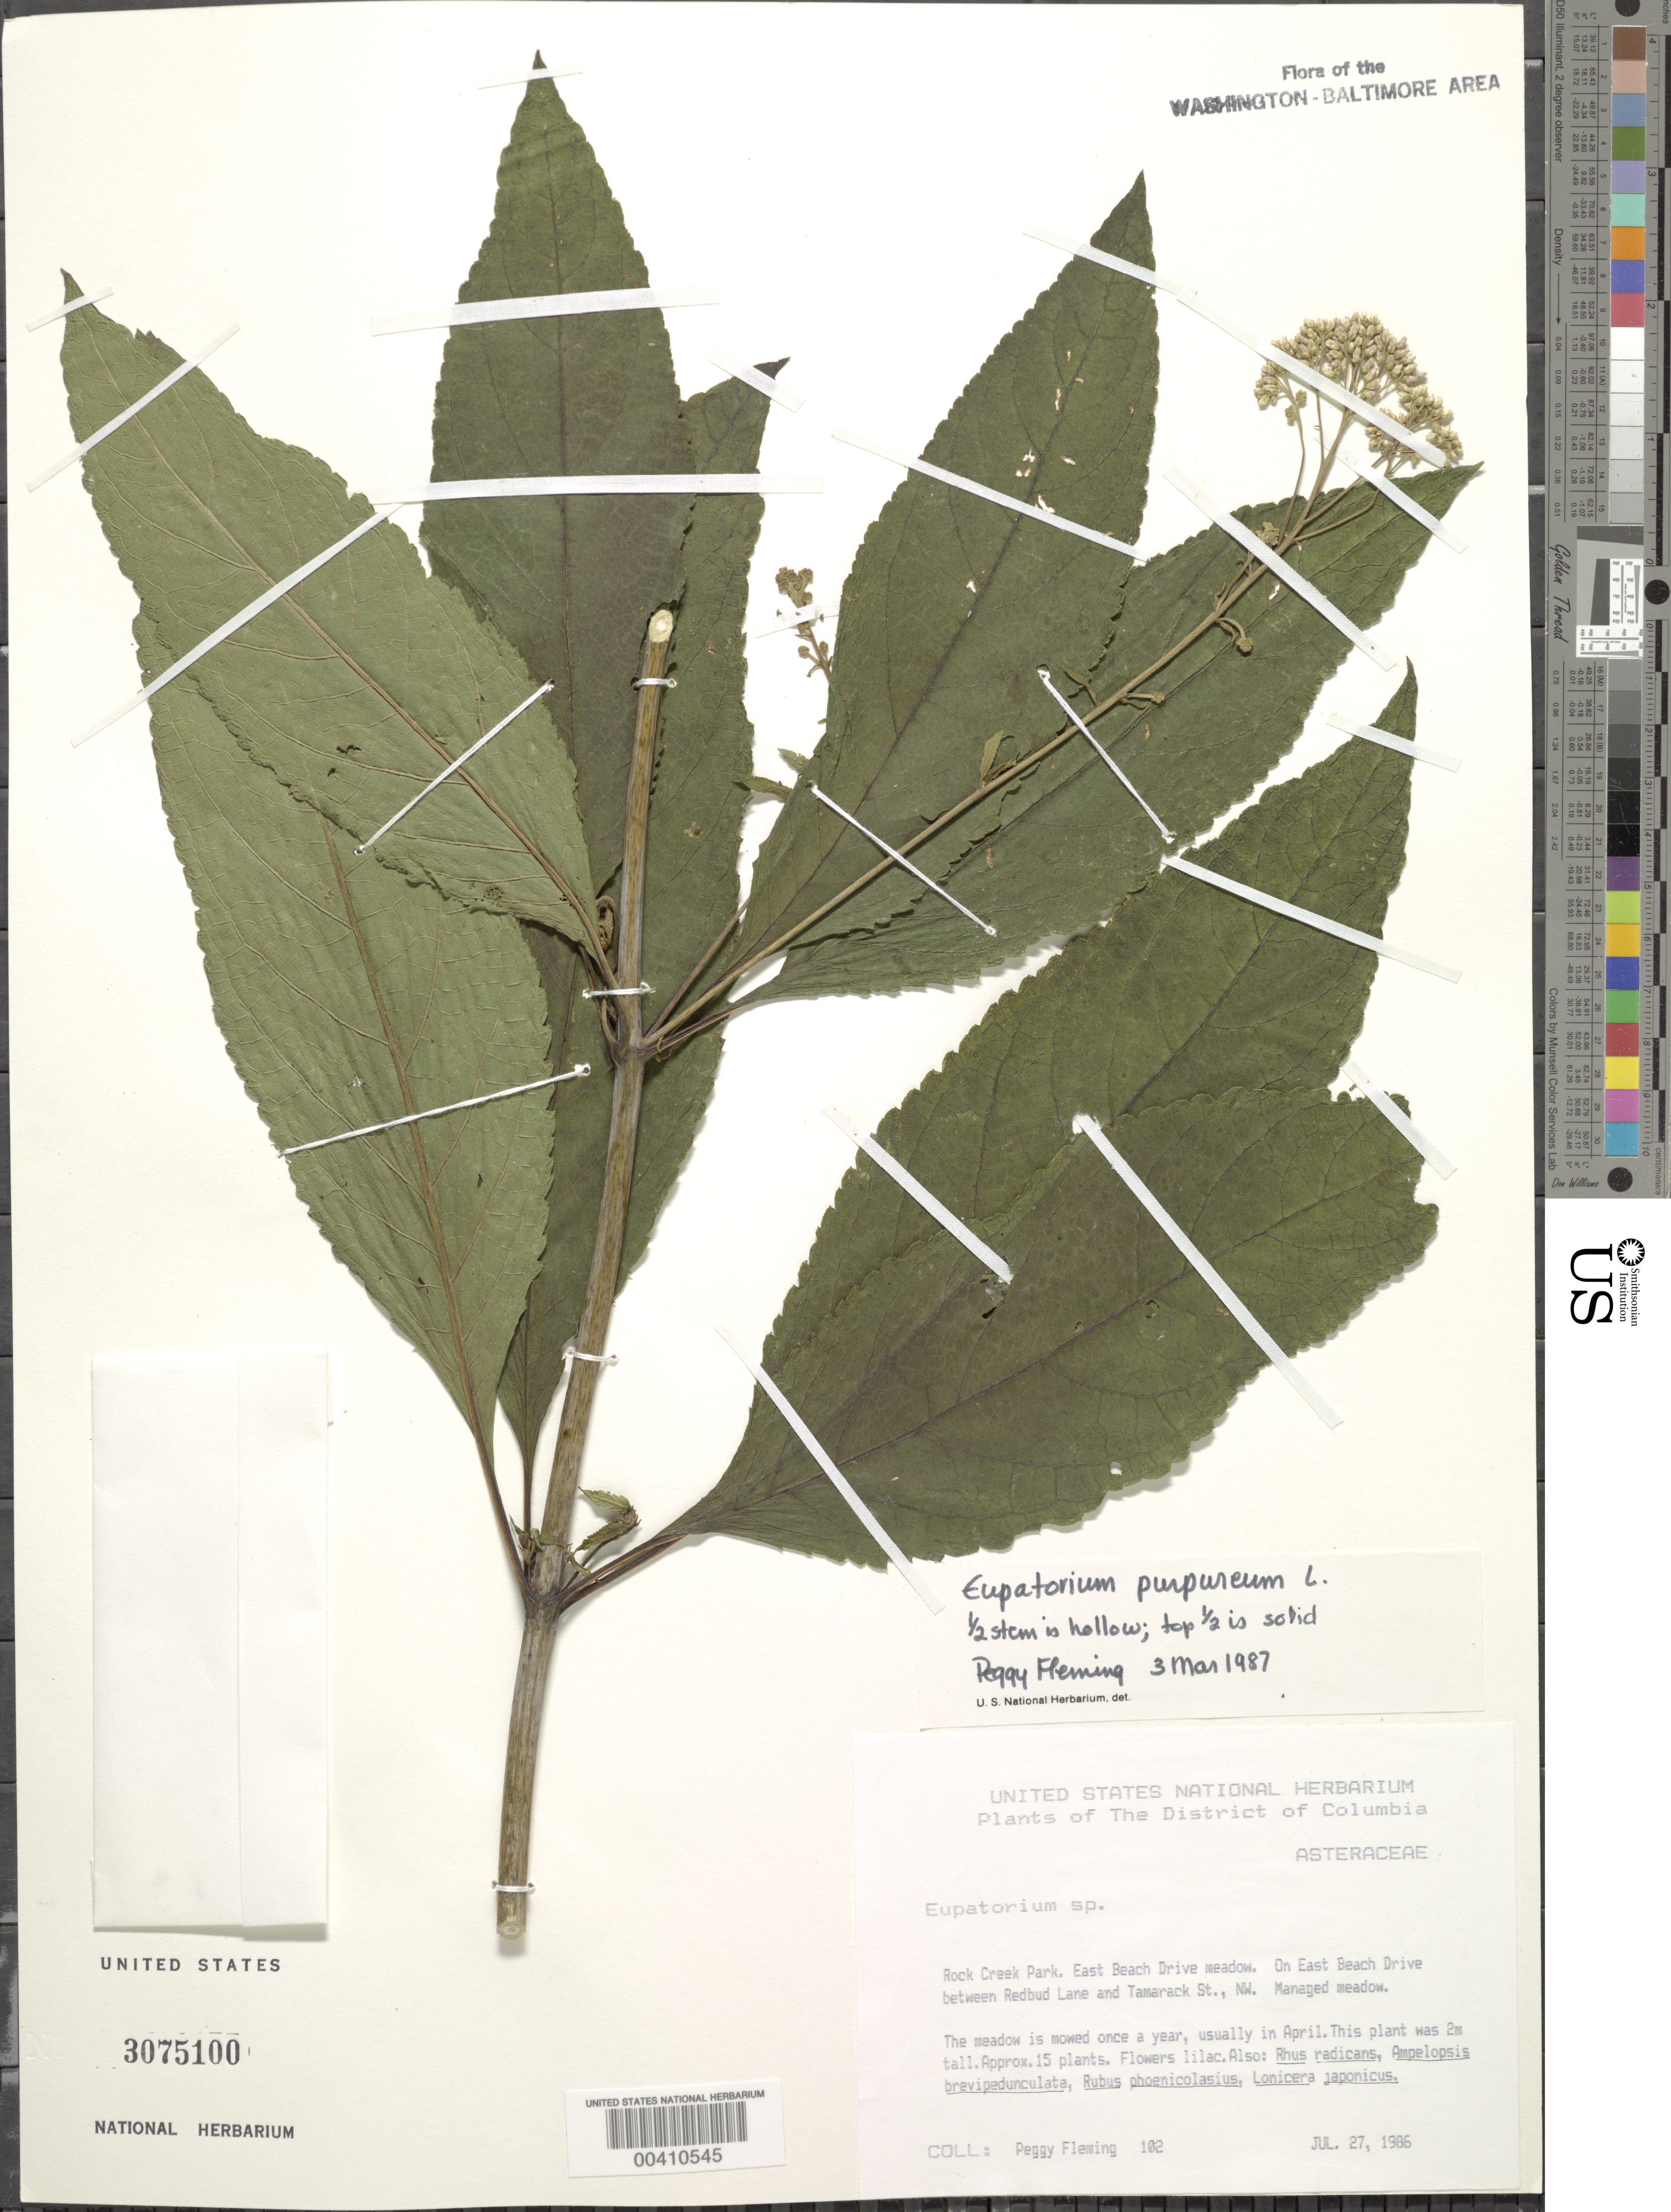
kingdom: Plantae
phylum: Tracheophyta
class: Magnoliopsida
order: Asterales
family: Asteraceae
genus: Eupatorium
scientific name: Eupatorium purpureum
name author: (L.) E.E. Lamont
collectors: P. Fleming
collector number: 102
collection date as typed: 27 Jul 1986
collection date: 1986-07-27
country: United States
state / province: District of Columbia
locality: Rock Creek Park, E Beach Drive meadow, between Redbud Lane and Tamarack St Rock Creek Park & vicinity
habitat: Managed meadow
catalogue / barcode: US 3075100